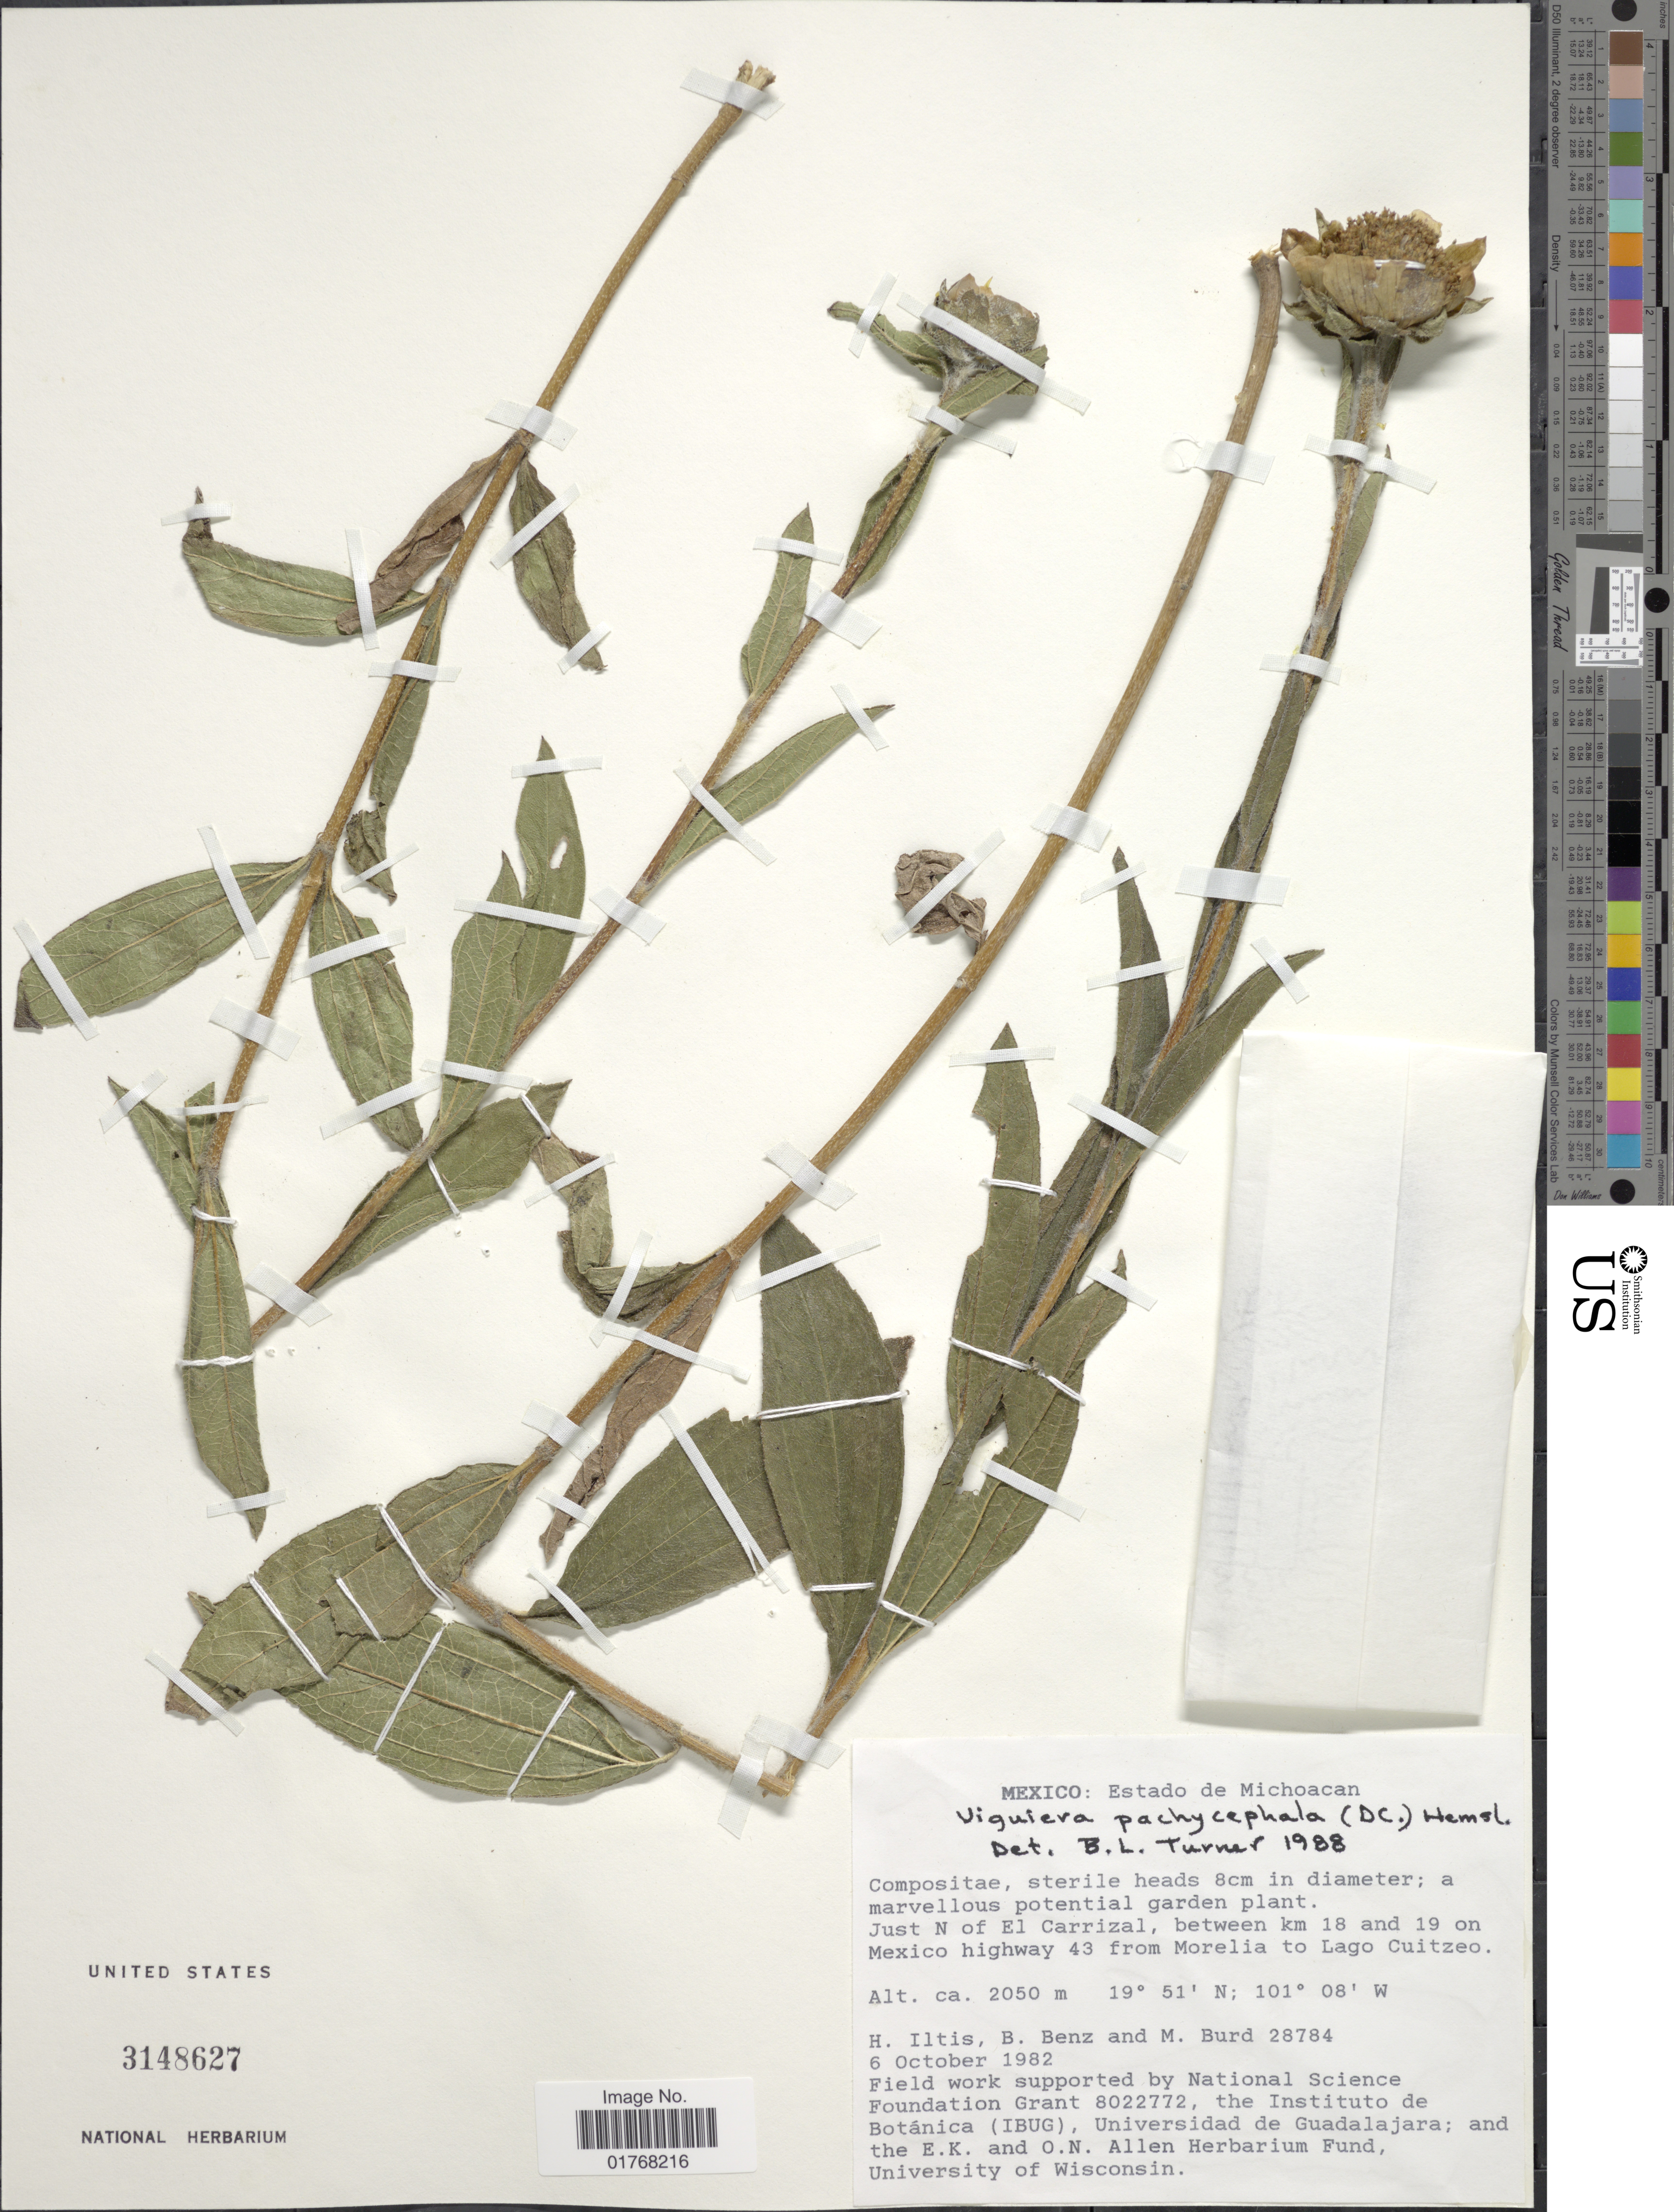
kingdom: Plantae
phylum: Tracheophyta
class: Magnoliopsida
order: Asterales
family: Asteraceae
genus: Viguiera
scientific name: Viguiera pachycephala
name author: (DC.) Hemsl.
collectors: H. Iltis, B. Benz & M. Burd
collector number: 28784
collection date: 1982-10-06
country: Mexico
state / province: Michoacán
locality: Just N of El Carrizal, between km 18 and 19 on Mexico highway 43 from Morelia to Lago Cuitzeo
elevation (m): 2050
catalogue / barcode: US 3148627